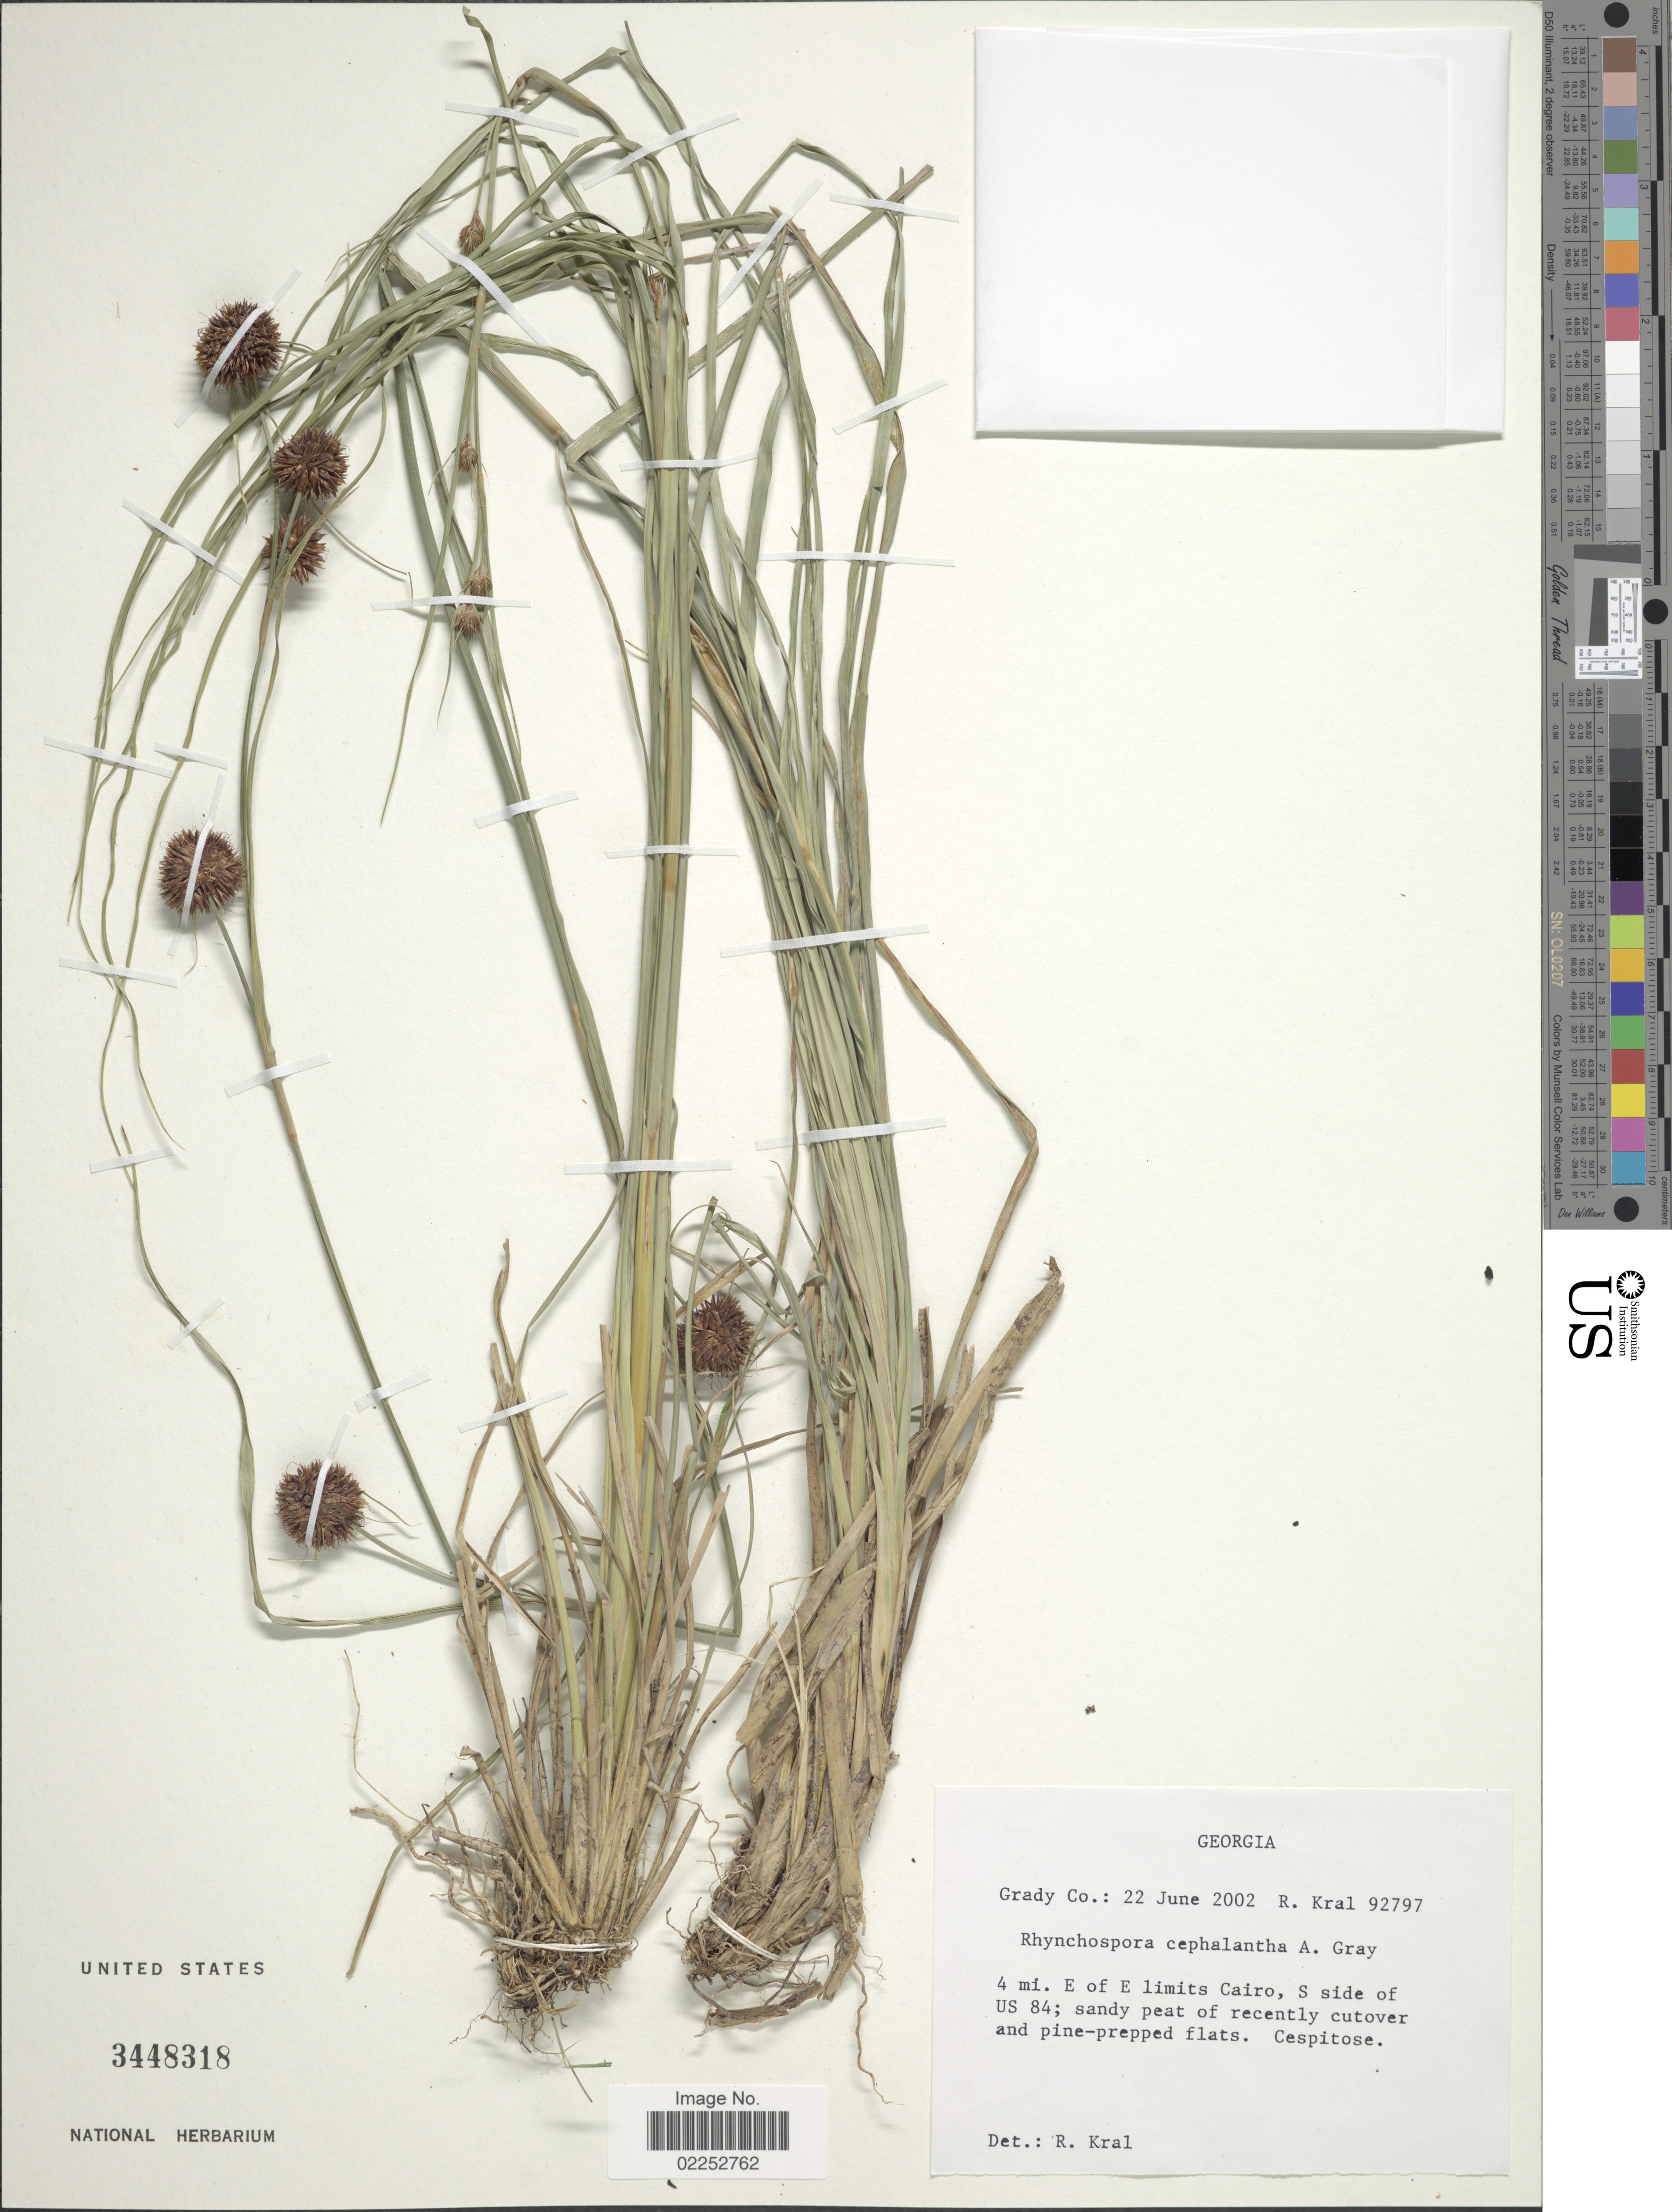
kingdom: Plantae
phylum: Tracheophyta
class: Liliopsida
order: Poales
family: Cyperaceae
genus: Rhynchospora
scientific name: Rhynchospora cephalantha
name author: A. Gray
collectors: R. Kral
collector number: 92797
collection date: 2002-06-22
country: United States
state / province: Georgia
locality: Grady Co. 4 mi. E of E limits Cairo, S side of US 84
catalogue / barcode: US 3448318